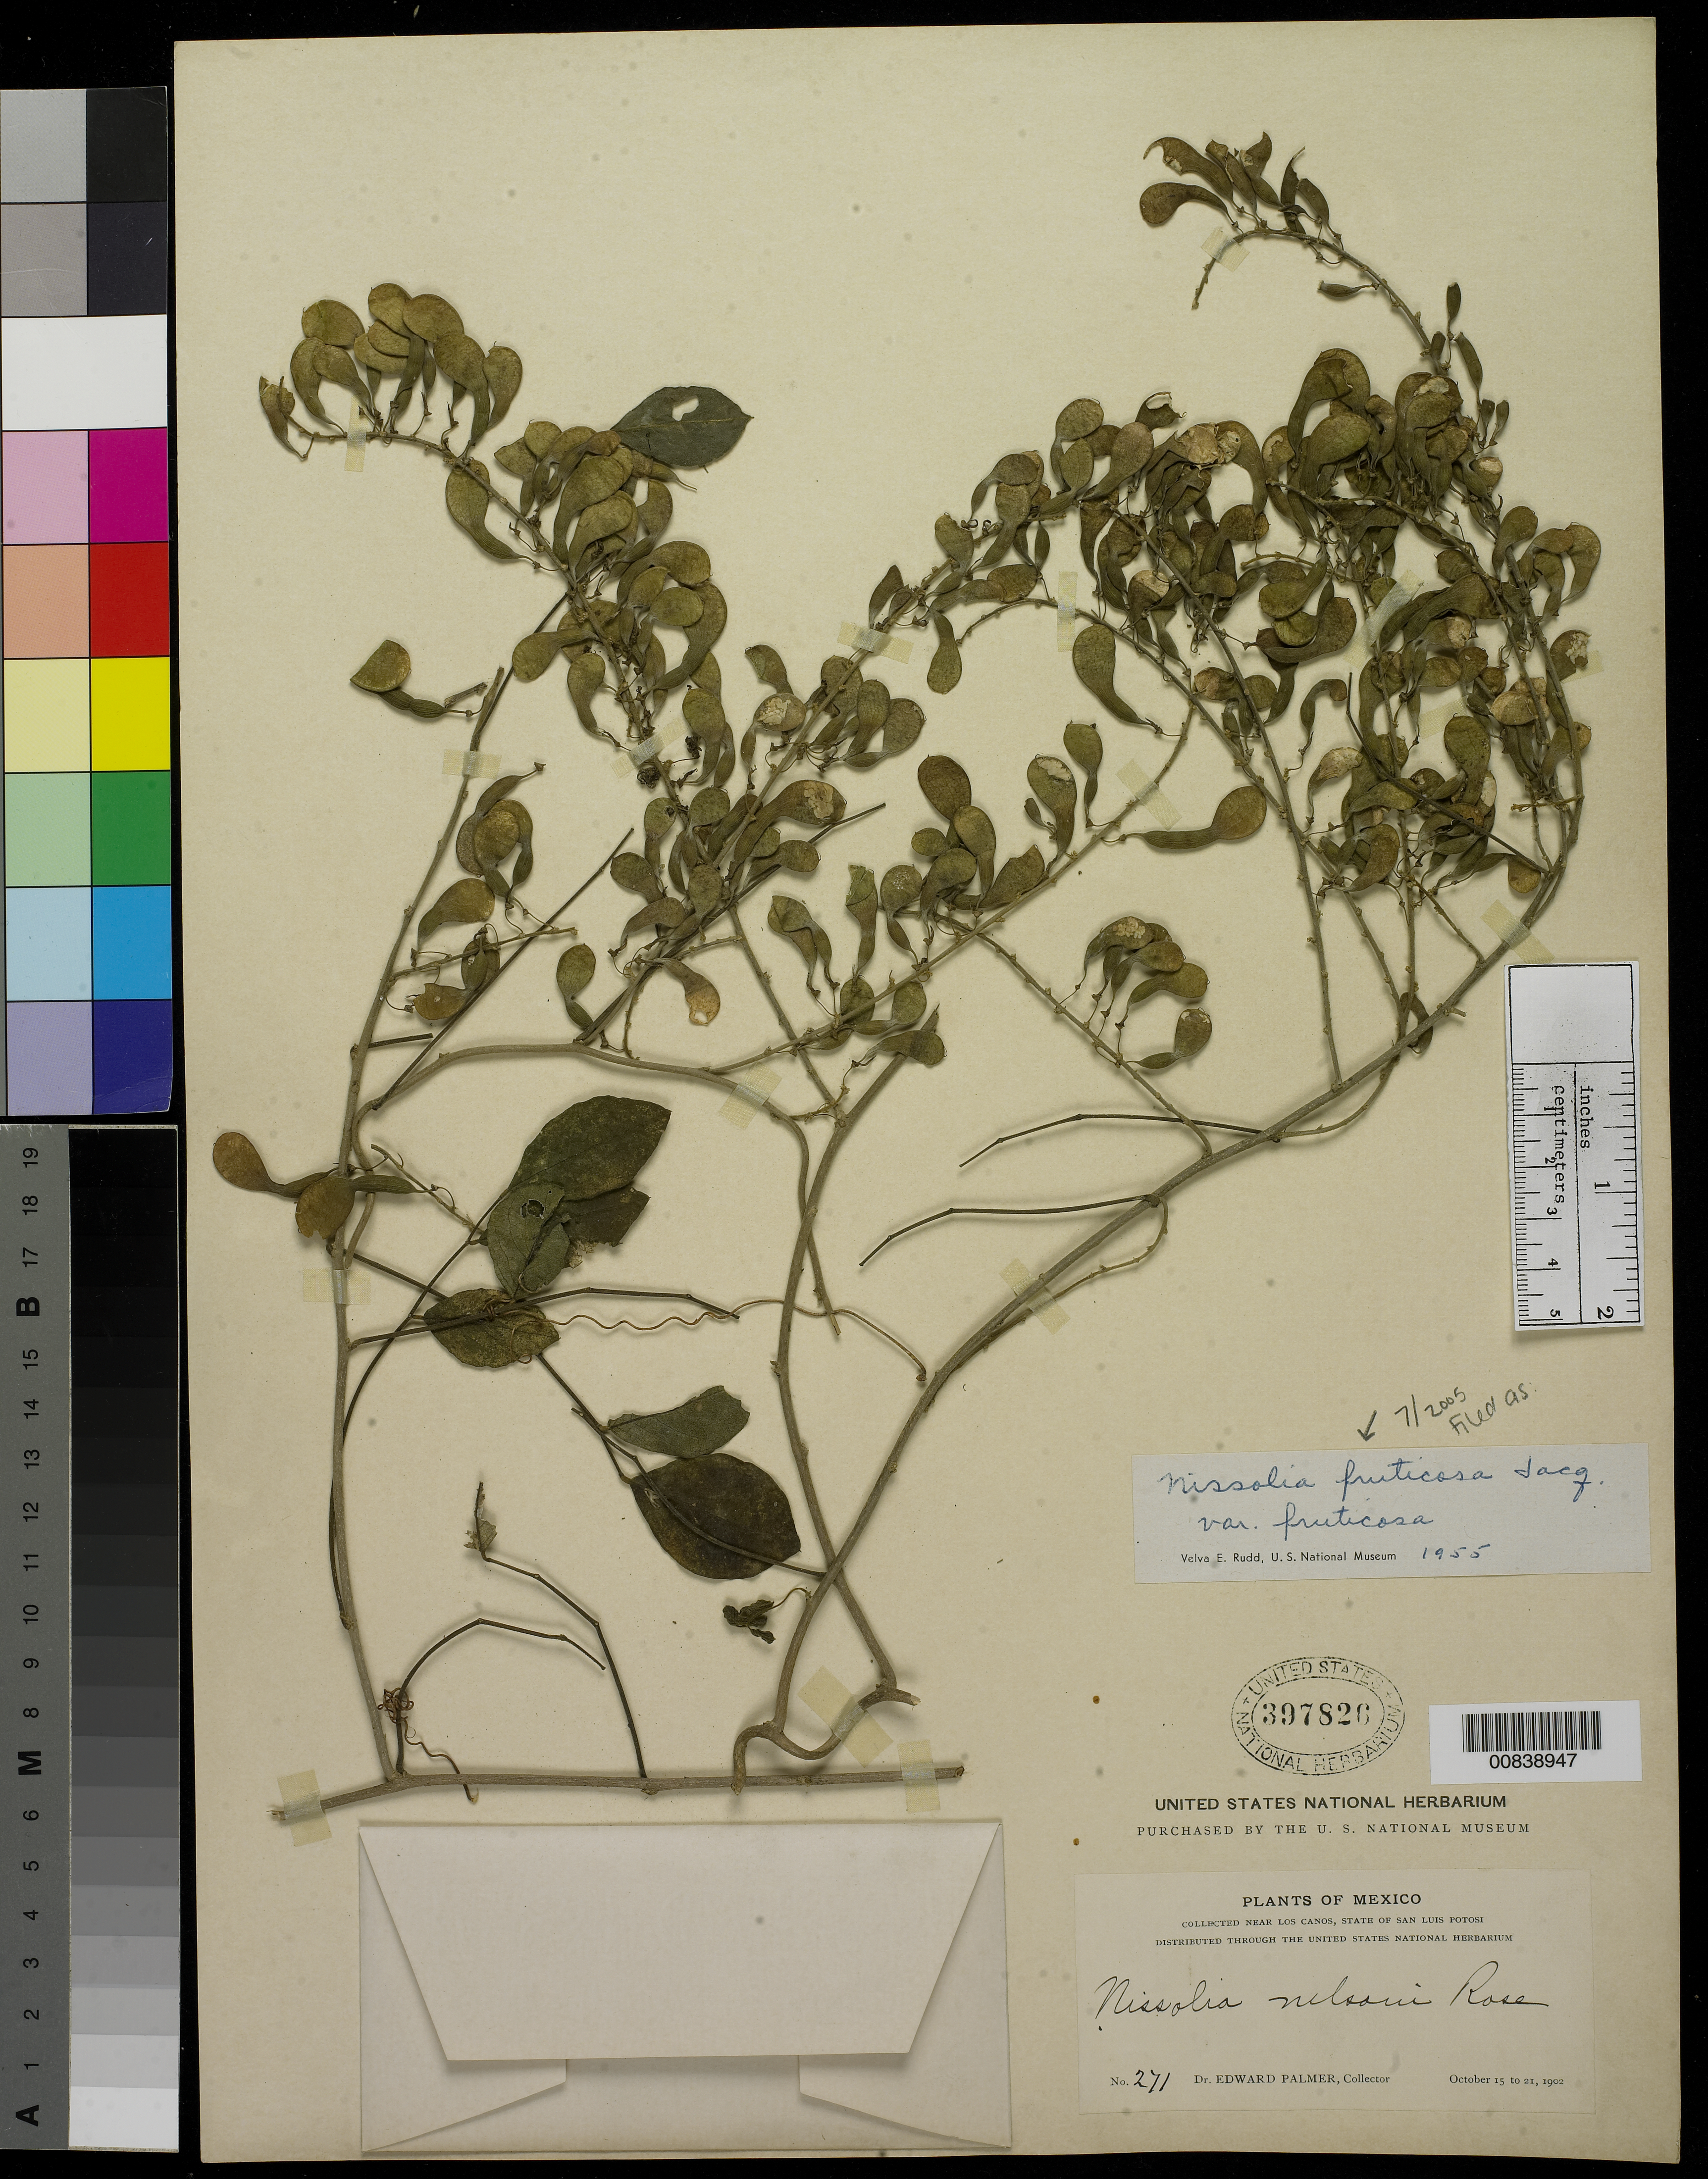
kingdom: Plantae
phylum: Tracheophyta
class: Magnoliopsida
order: Fabales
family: Fabaceae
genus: Nissolia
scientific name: Nissolia fruticosa var. fruticosa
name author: Jacq.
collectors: E. Palmer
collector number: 271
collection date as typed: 15 Oct 1902 to 21 Oct 1902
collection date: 1902-10-15/1902-10-21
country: Mexico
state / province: San Luis Potosí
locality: Near Los Canos, San Luis Potosí.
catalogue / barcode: US 397826